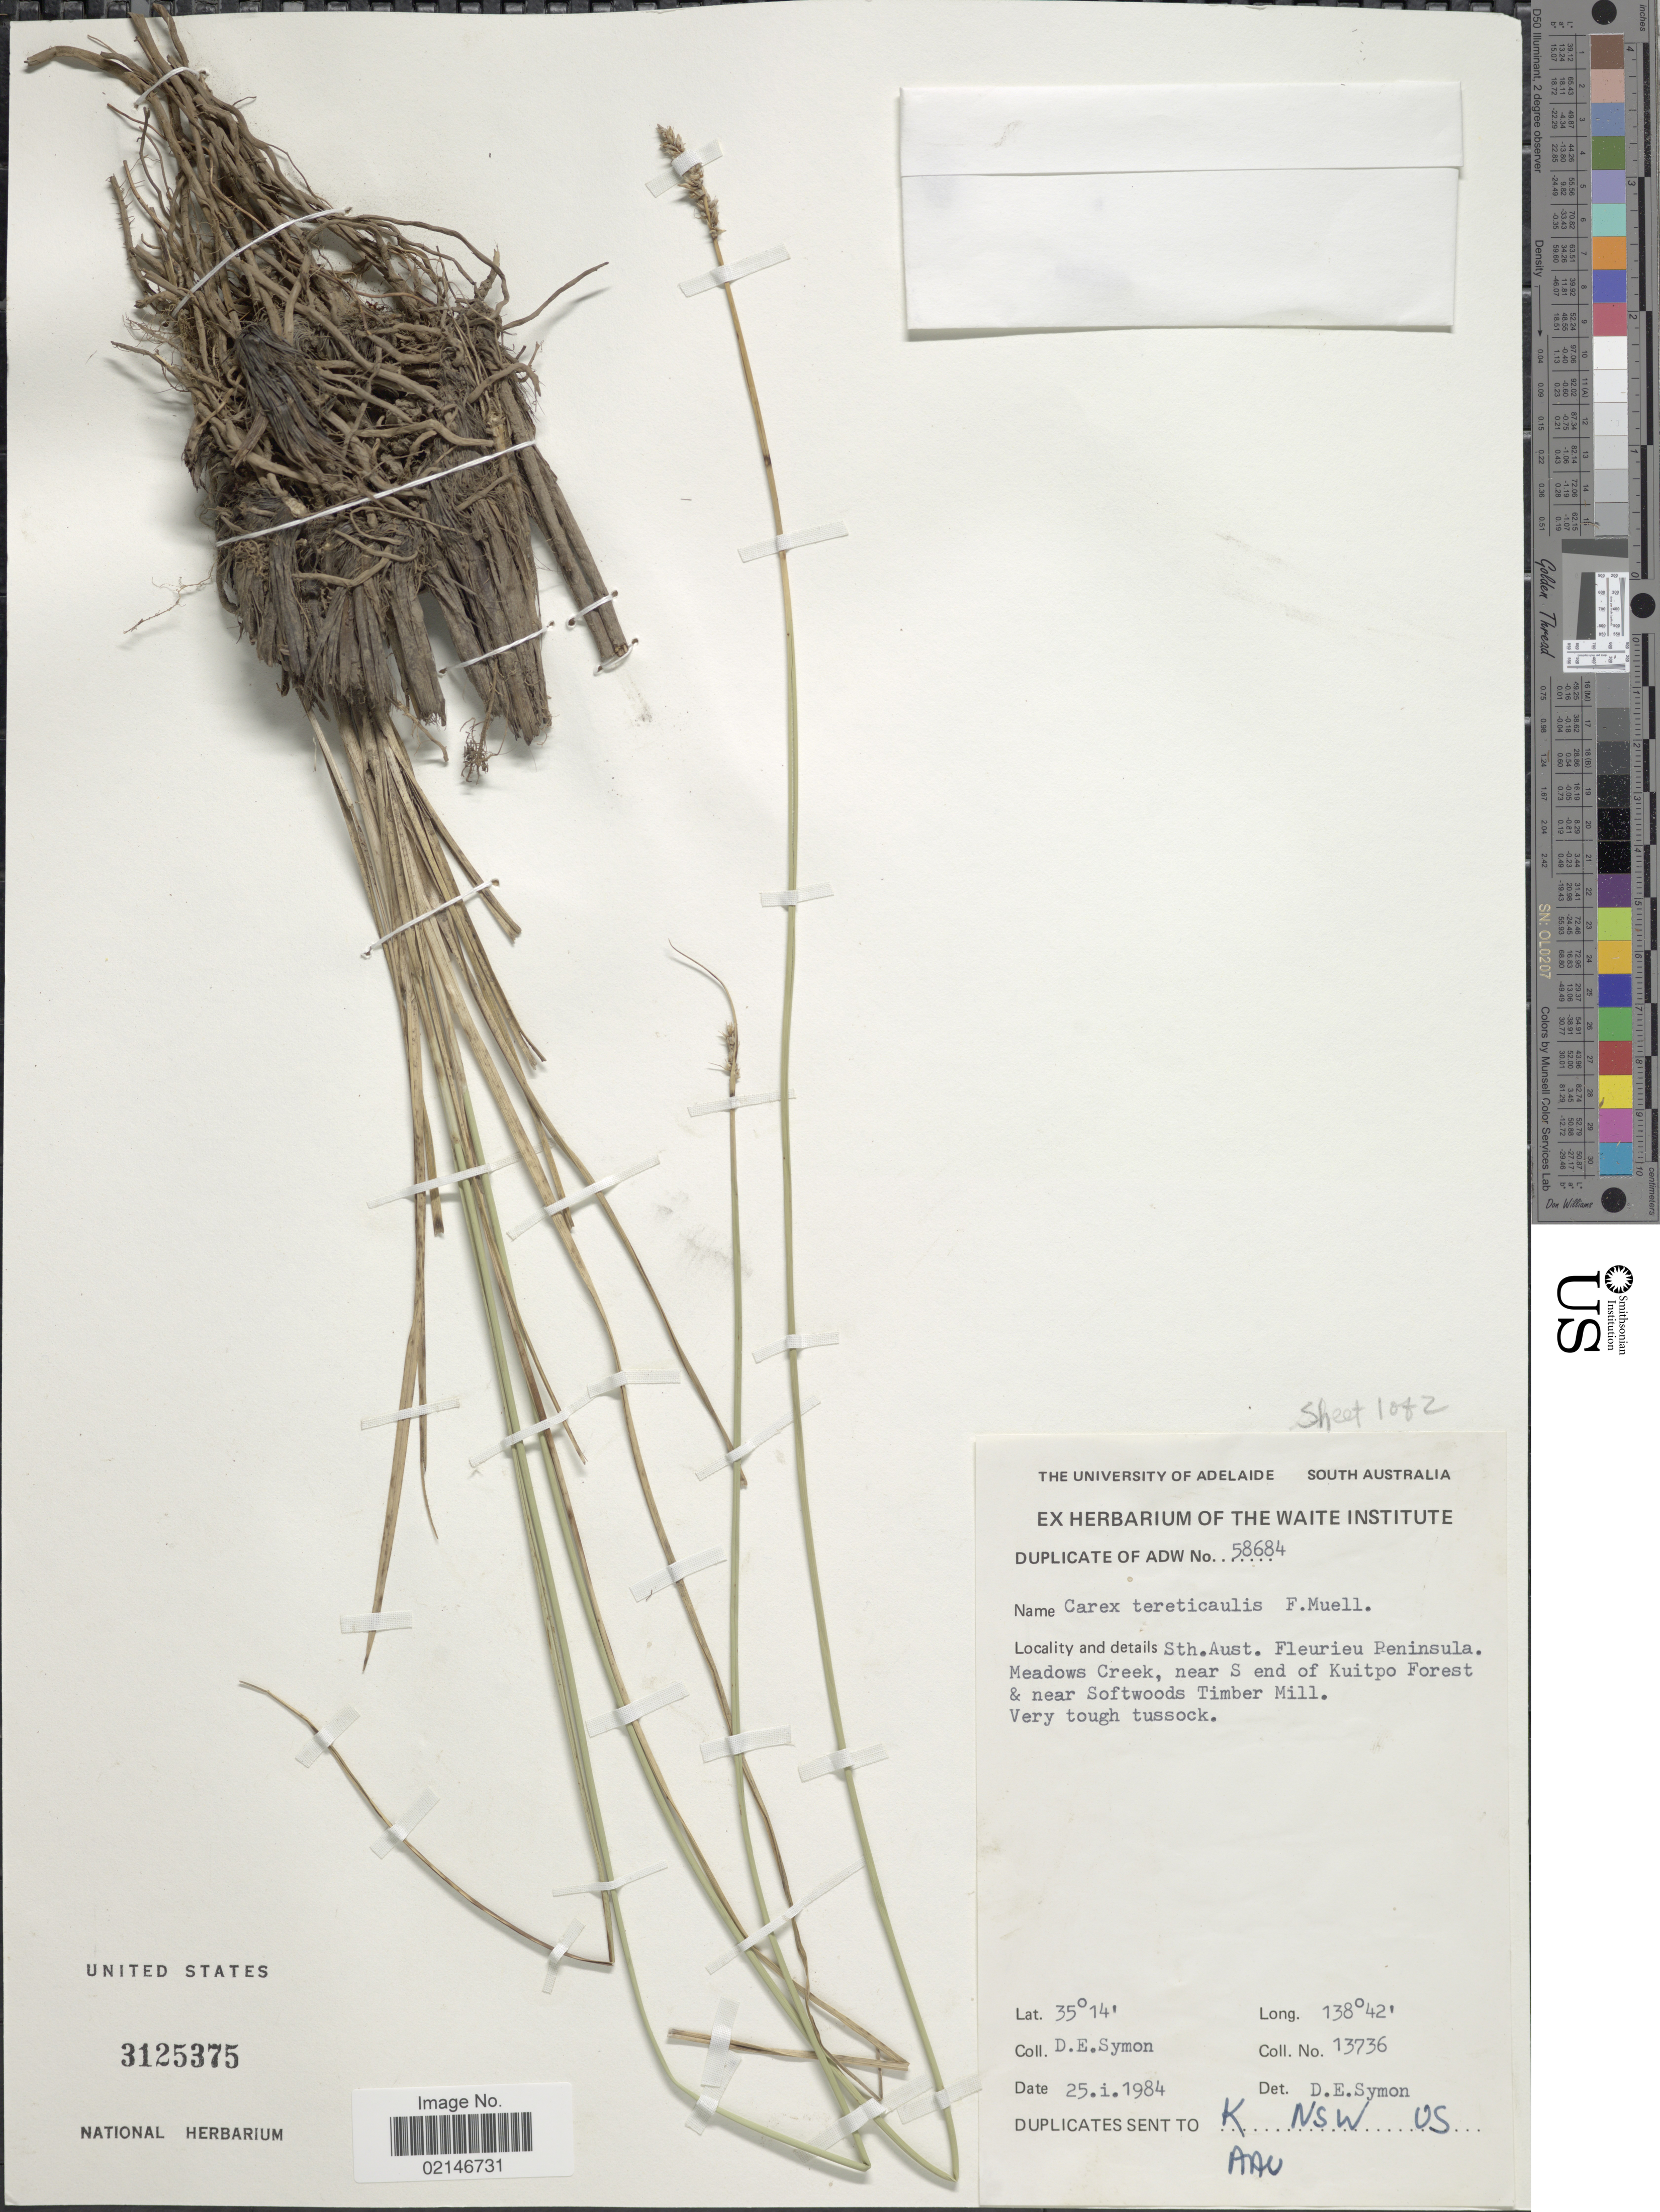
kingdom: Plantae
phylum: Tracheophyta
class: Liliopsida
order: Poales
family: Cyperaceae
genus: Carex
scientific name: Carex tereticaulis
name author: F. Muell.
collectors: D. Symon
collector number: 13736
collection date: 1984-01-25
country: Australia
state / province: South Australia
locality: Sth. Aust. Fleurieu Peninsula. Meadows Creek, near S end of Kuitpo Forest & near Softwoods Timber Mill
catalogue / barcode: US 3125375